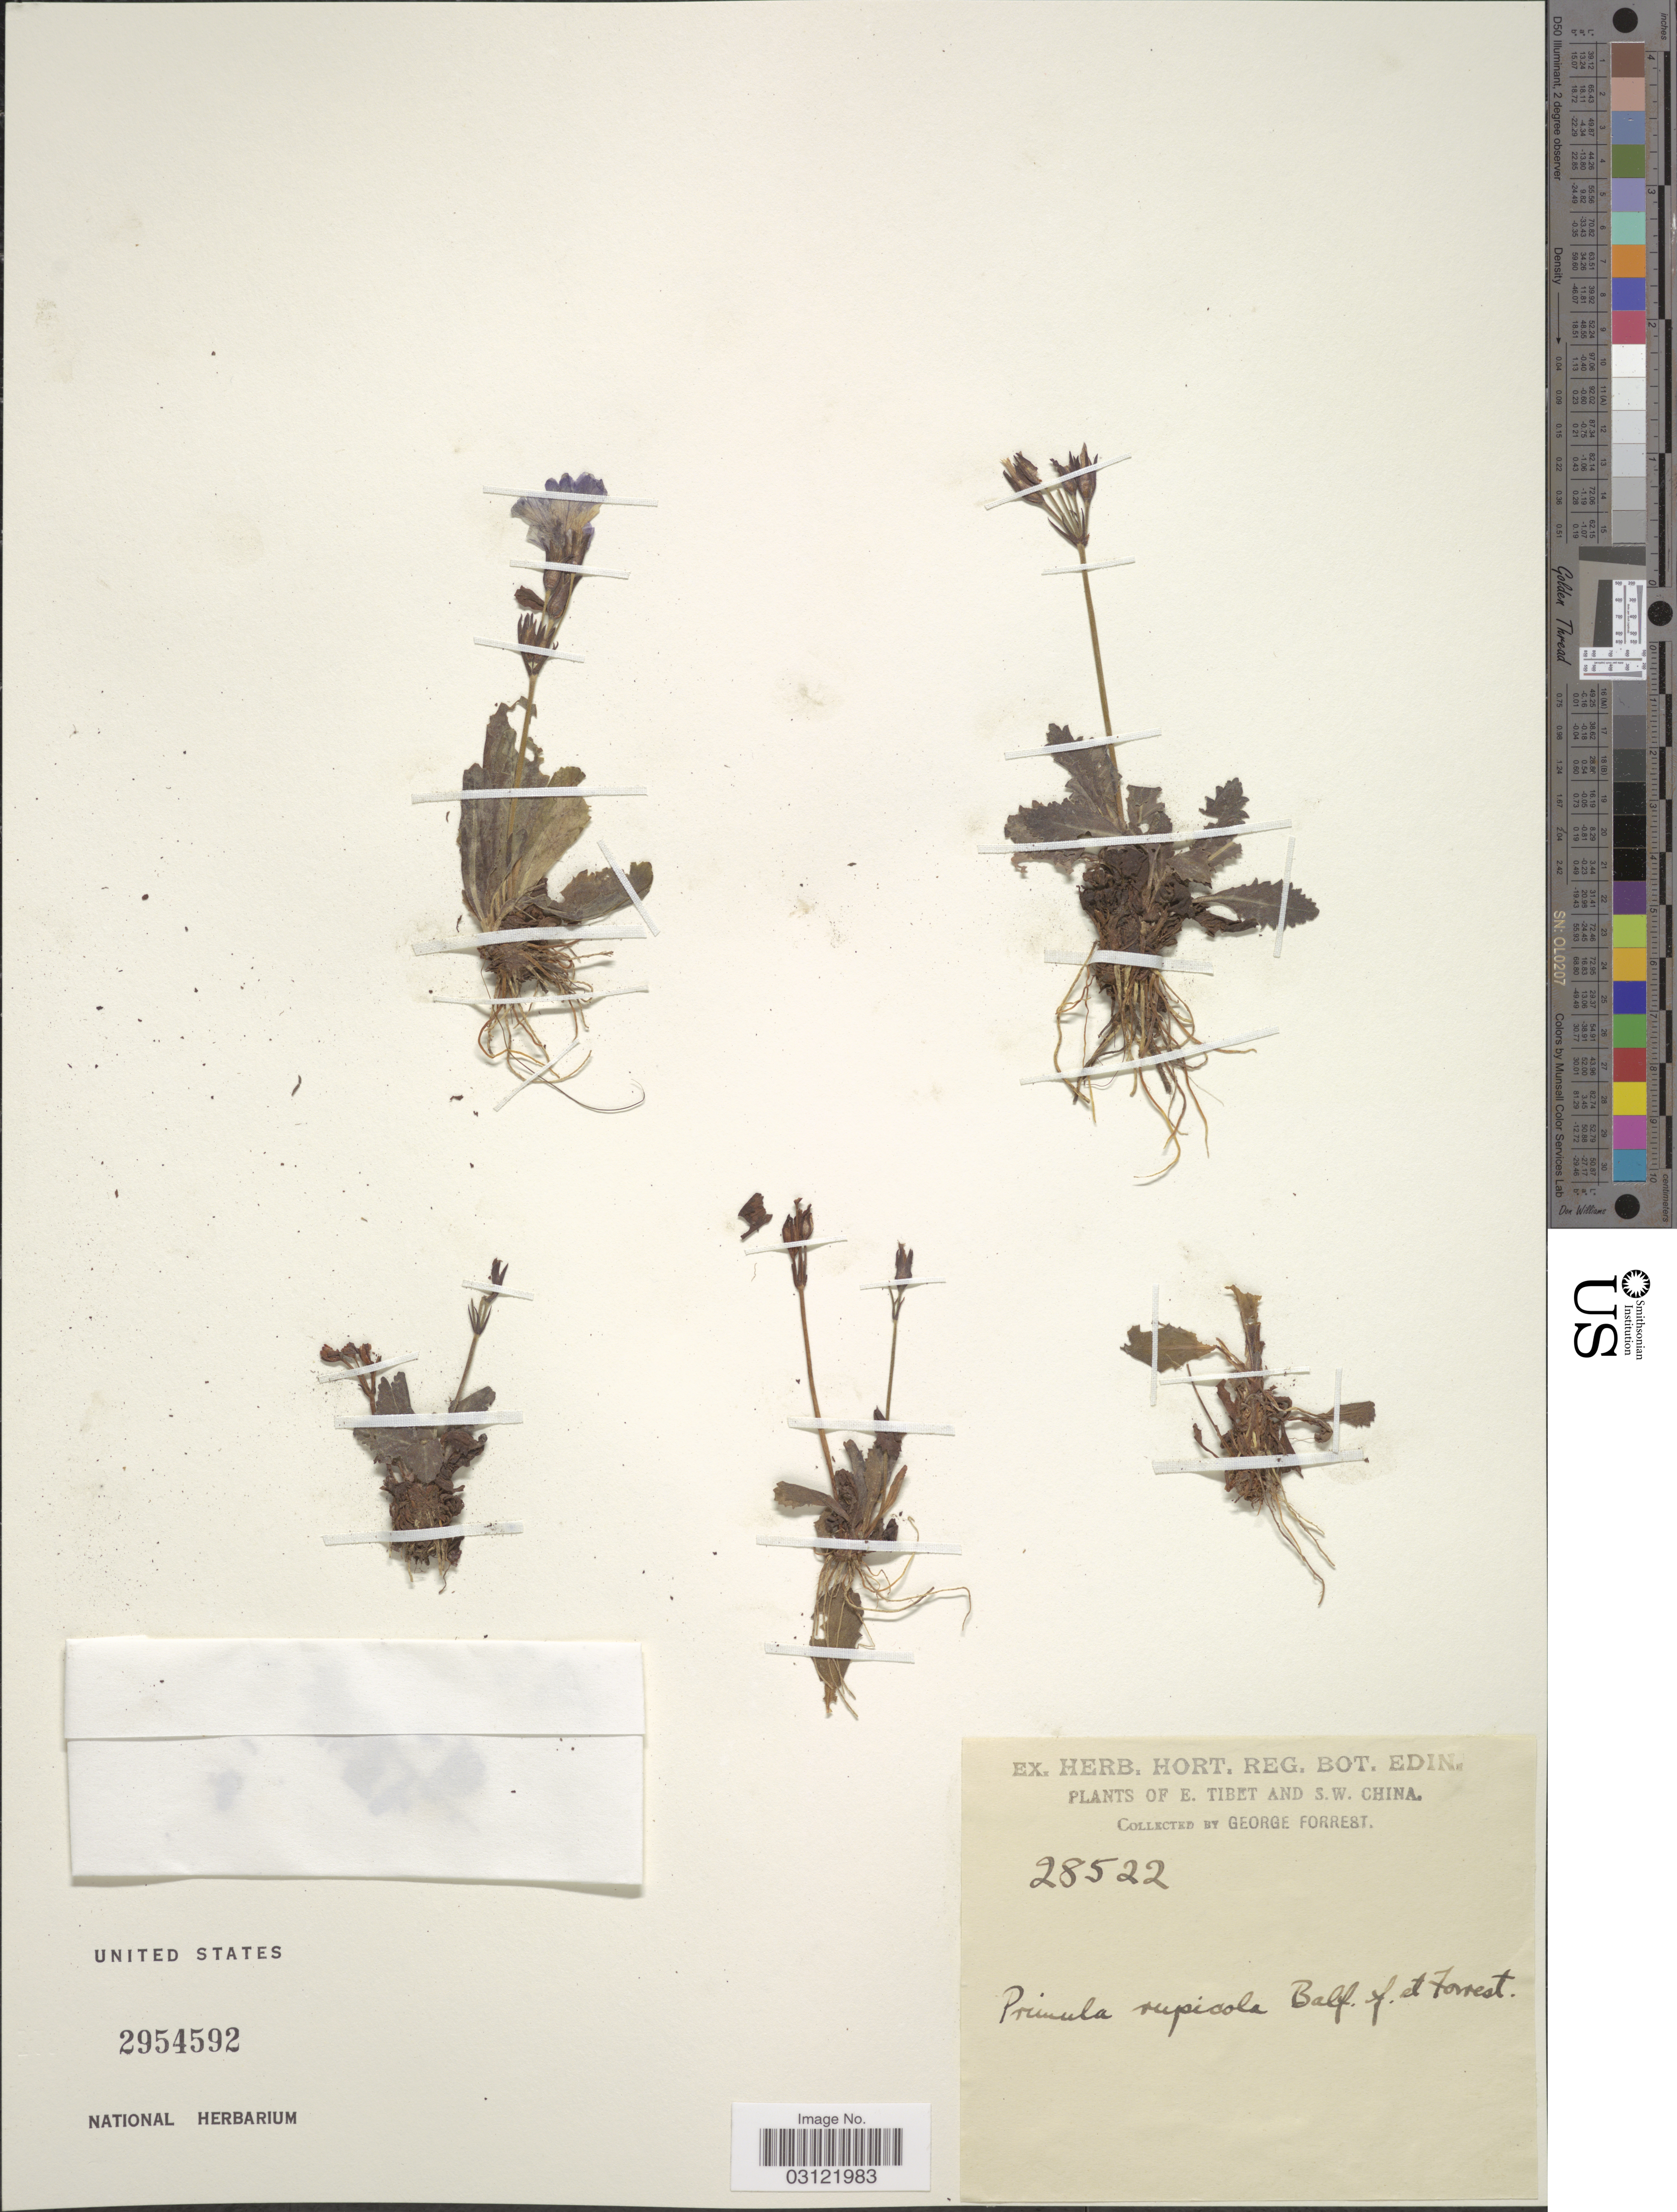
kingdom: Plantae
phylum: Tracheophyta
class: Magnoliopsida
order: Ericales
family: Primulaceae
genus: Primula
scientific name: Primula rupicola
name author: Balf. f. & Forrest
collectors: G. Forrest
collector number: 28522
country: China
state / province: Xizang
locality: E. Tibet and S.W. China.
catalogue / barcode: US 2954592